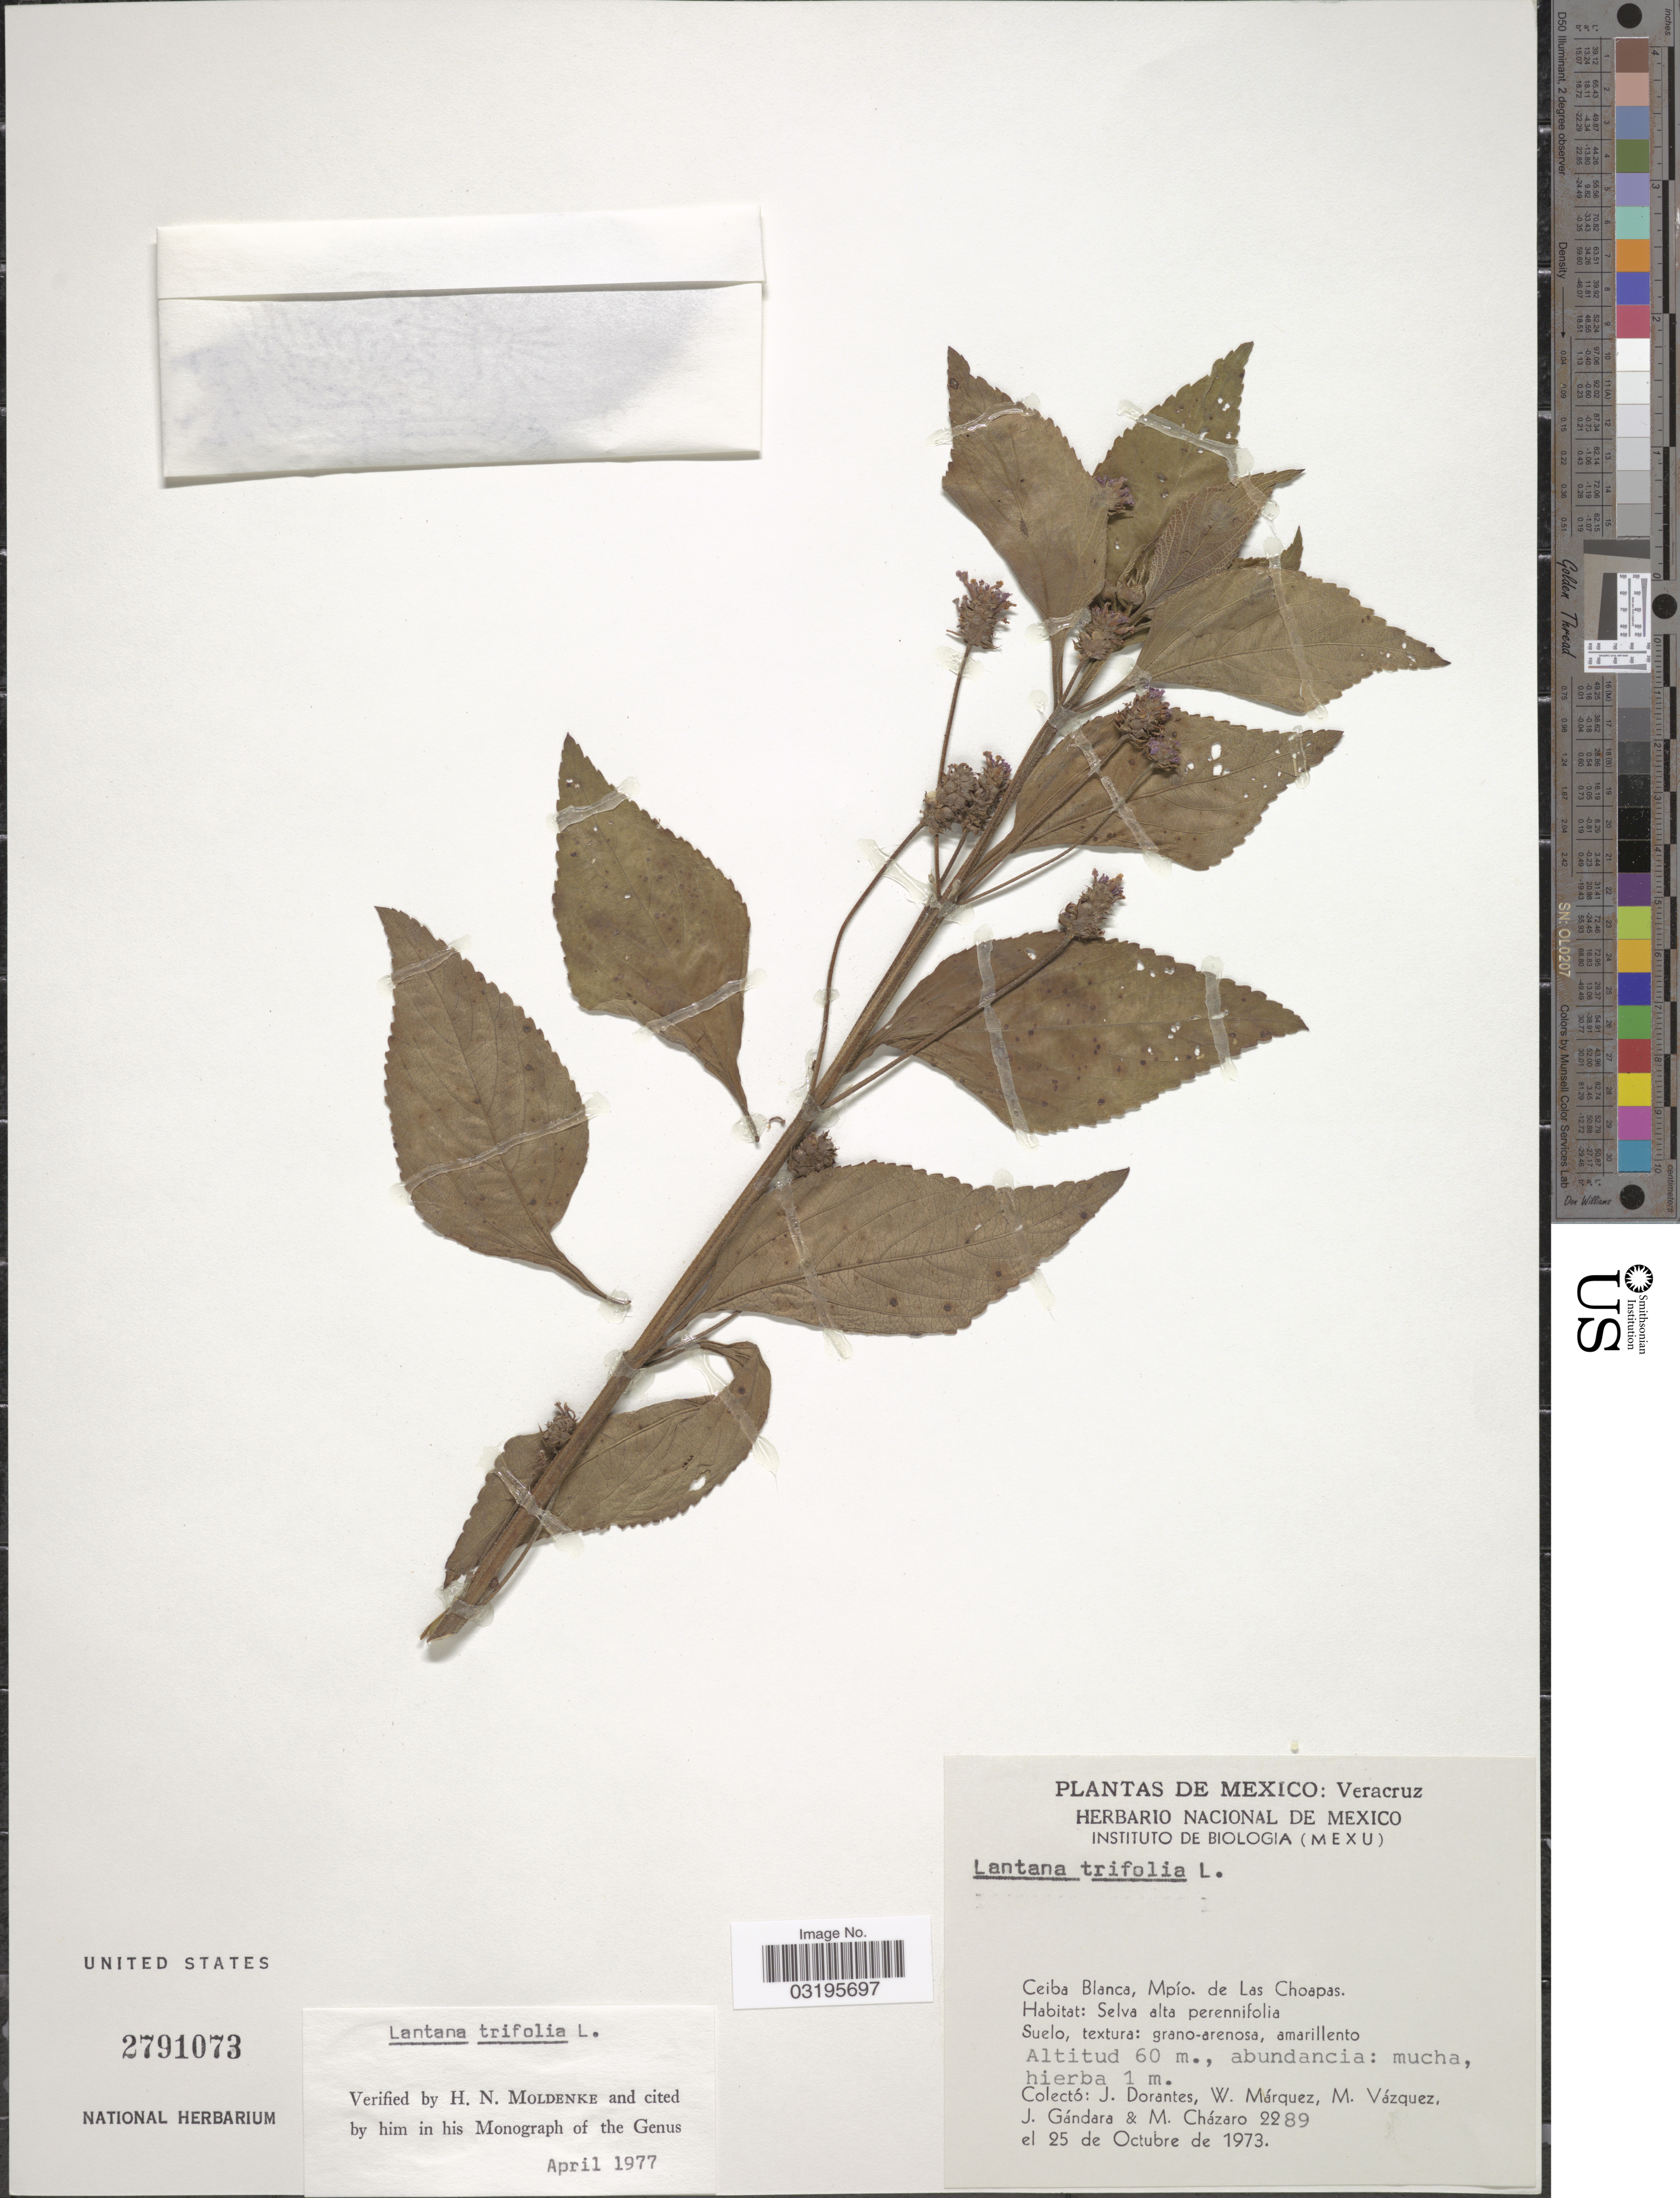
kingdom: Plantae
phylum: Tracheophyta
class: Magnoliopsida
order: Lamiales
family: Verbenaceae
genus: Lantana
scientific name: Lantana trifolia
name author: L.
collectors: J. Dorantes, W. Márquez, M. Vázquez & J. Gandara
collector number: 2289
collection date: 1973-10-25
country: Mexico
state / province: Veracruz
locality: Veracruz. Ceiba Blanca, Mpío de Los Choapas.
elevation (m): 60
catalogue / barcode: US 2791073